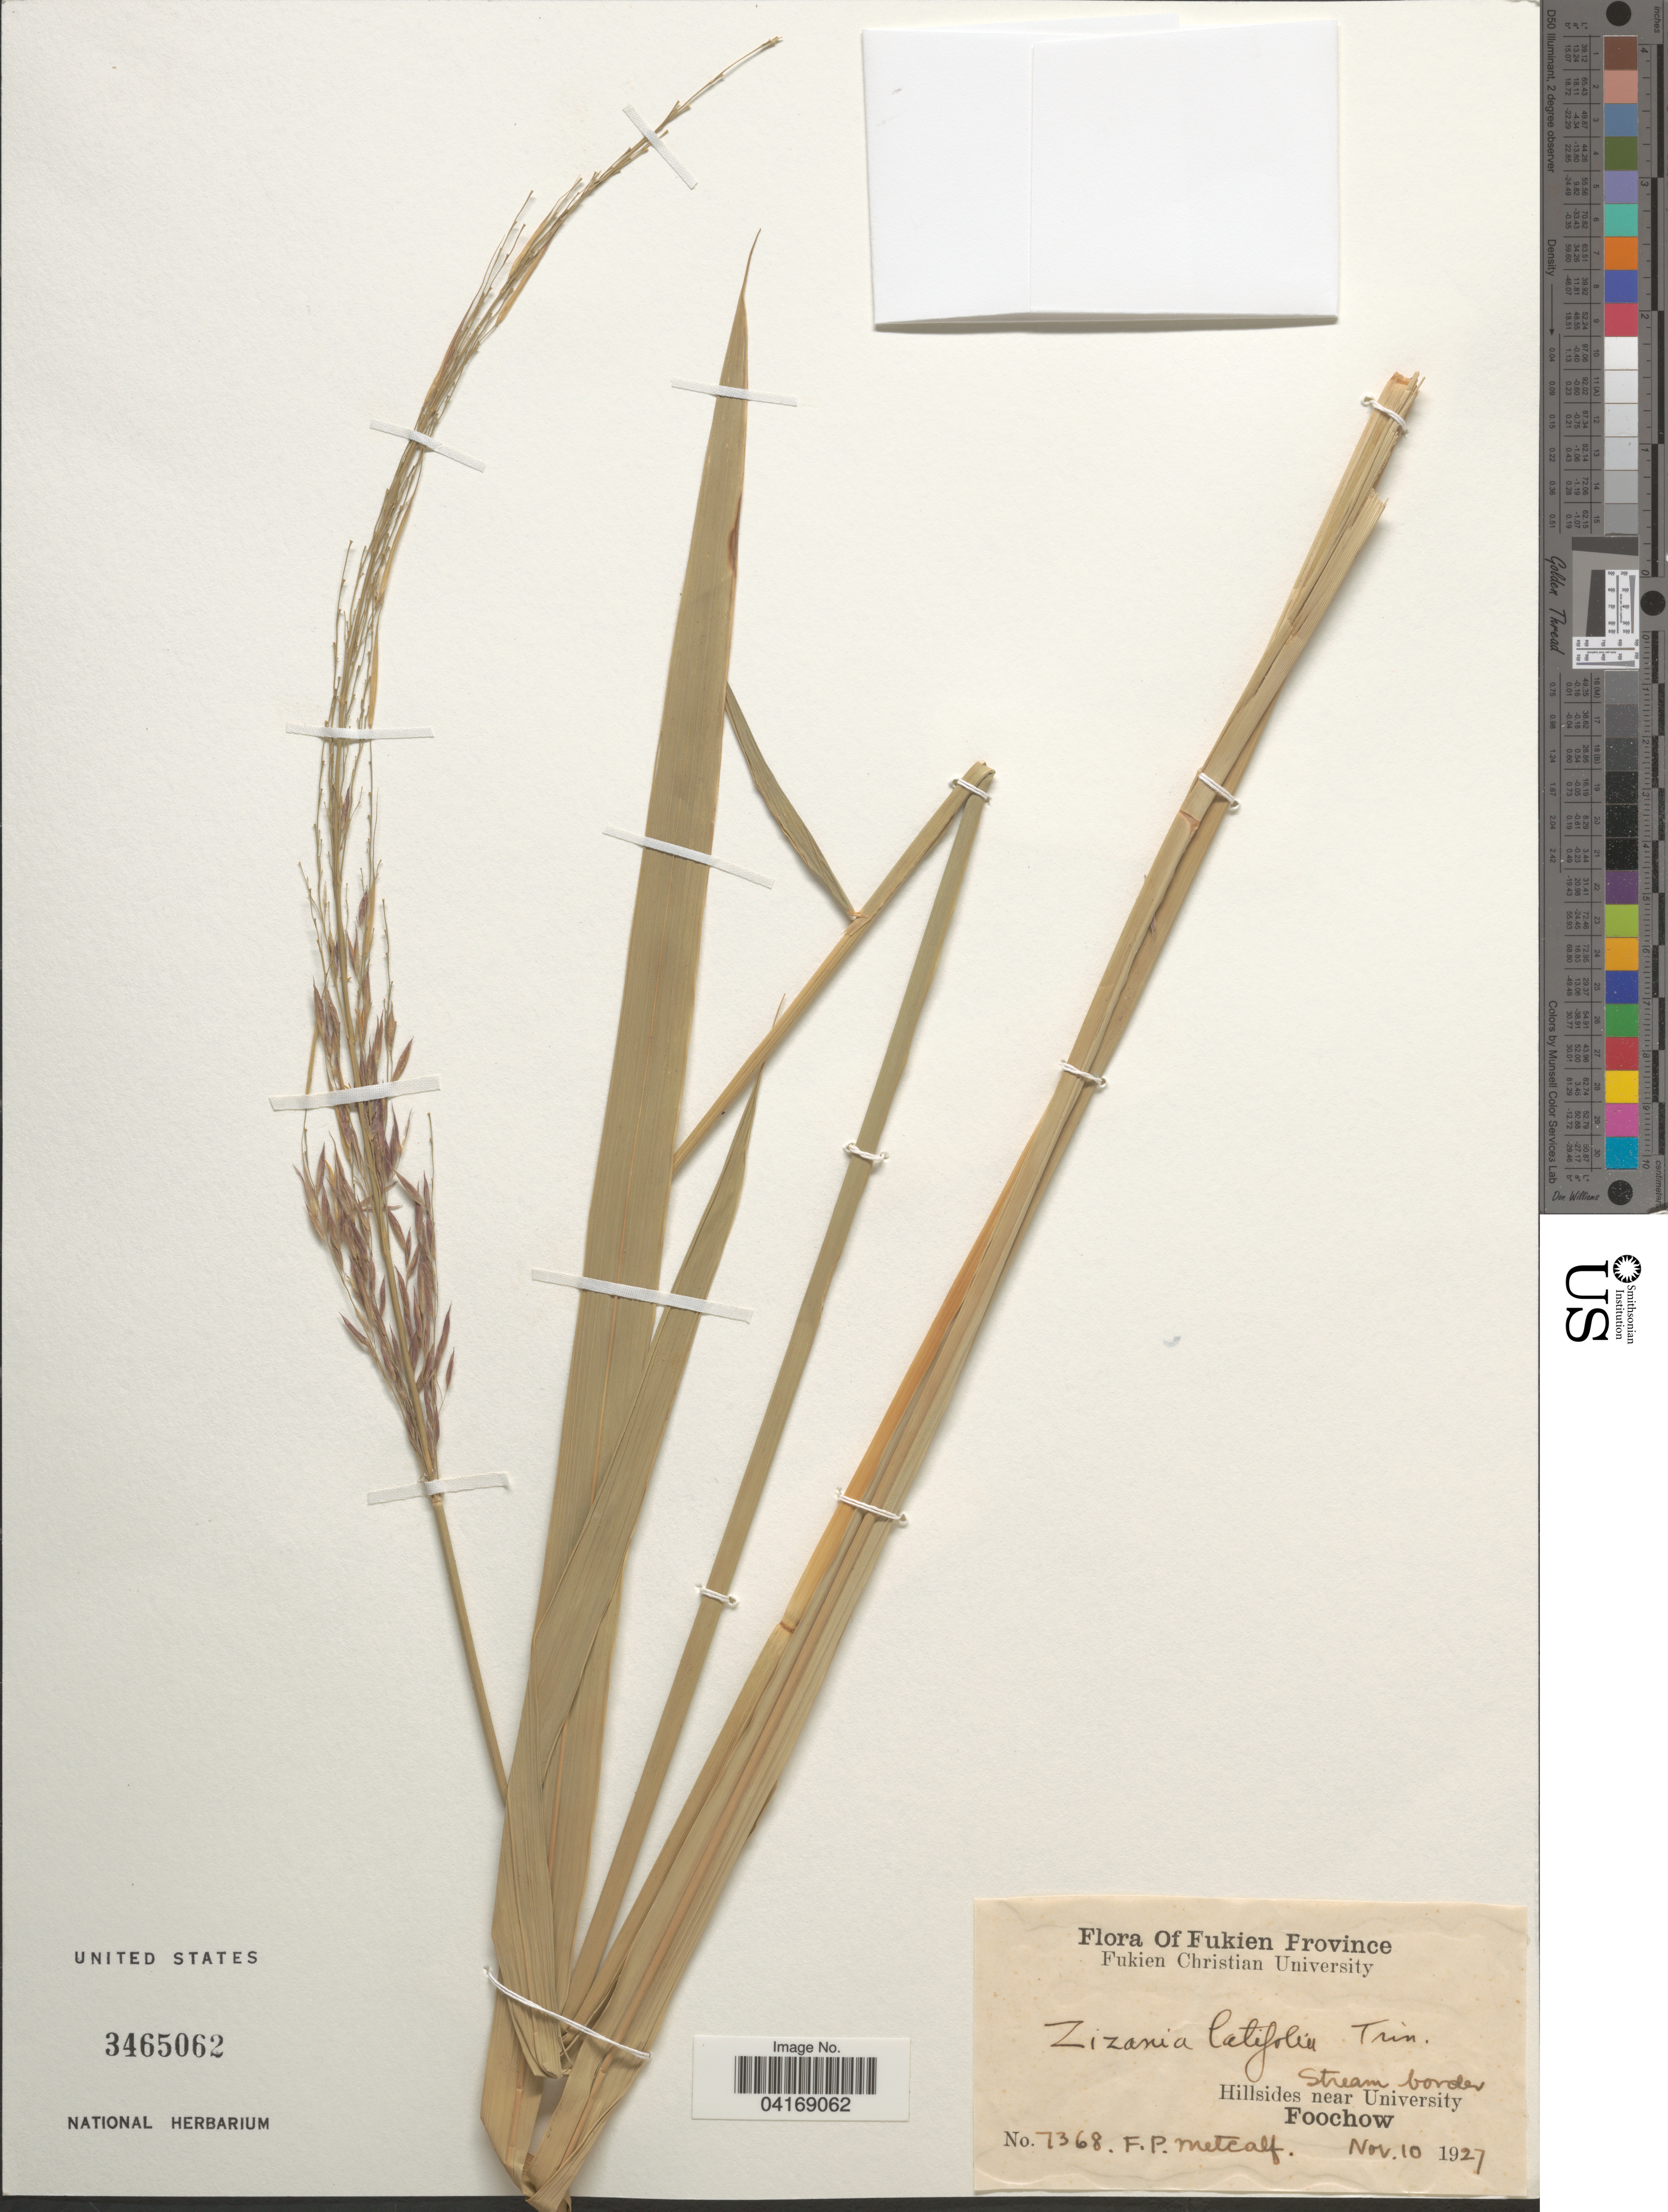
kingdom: Plantae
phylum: Tracheophyta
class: Liliopsida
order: Poales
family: Poaceae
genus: Zizania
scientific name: Zizania latifolia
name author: (Griseb.) Stapf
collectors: F. Metcalf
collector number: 7368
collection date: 1927-11-10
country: China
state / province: Fujian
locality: Fukien Province. Hillsides near University. Foochow.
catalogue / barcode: US 3465062